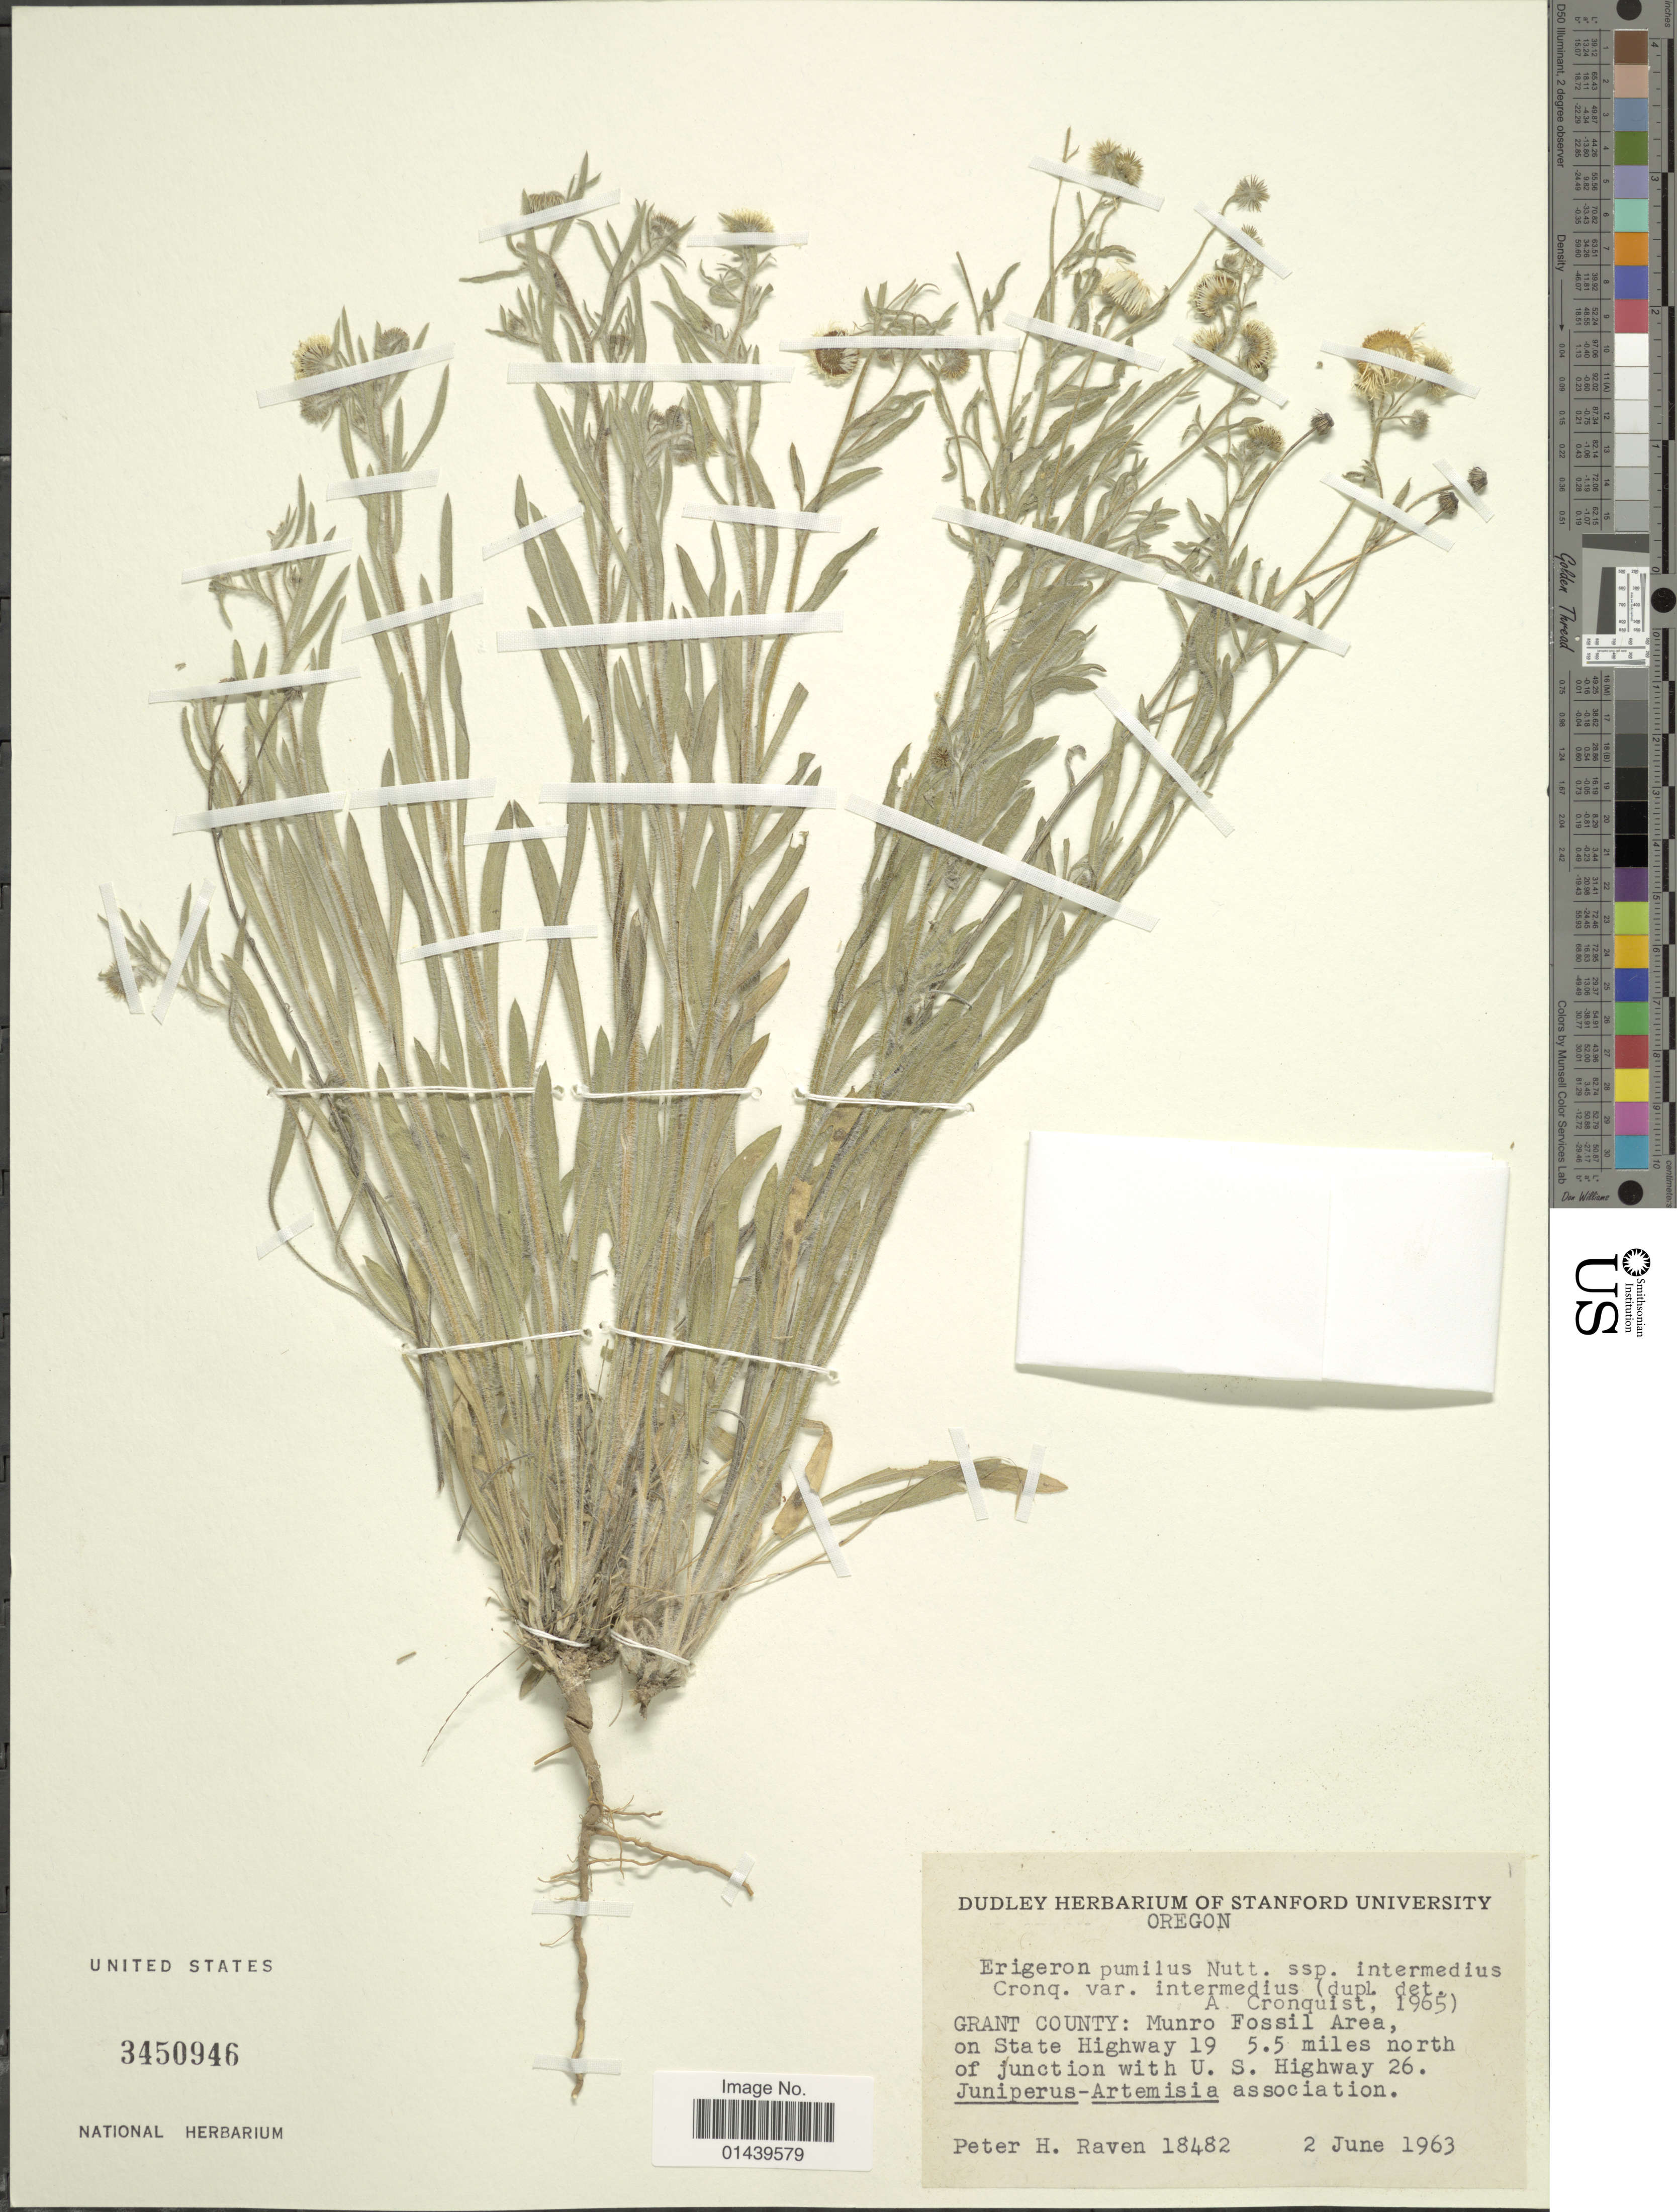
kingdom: Plantae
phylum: Tracheophyta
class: Magnoliopsida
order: Asterales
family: Asteraceae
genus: Erigeron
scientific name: Erigeron pumilus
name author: Nutt.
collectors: P. Raven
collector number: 18482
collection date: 1963-06-02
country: United States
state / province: Oregon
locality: Grant County: Munro Fossil Area, on State Highway 19 5.5 miles north of junction with U. S. Highway 26.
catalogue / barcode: US 3450946